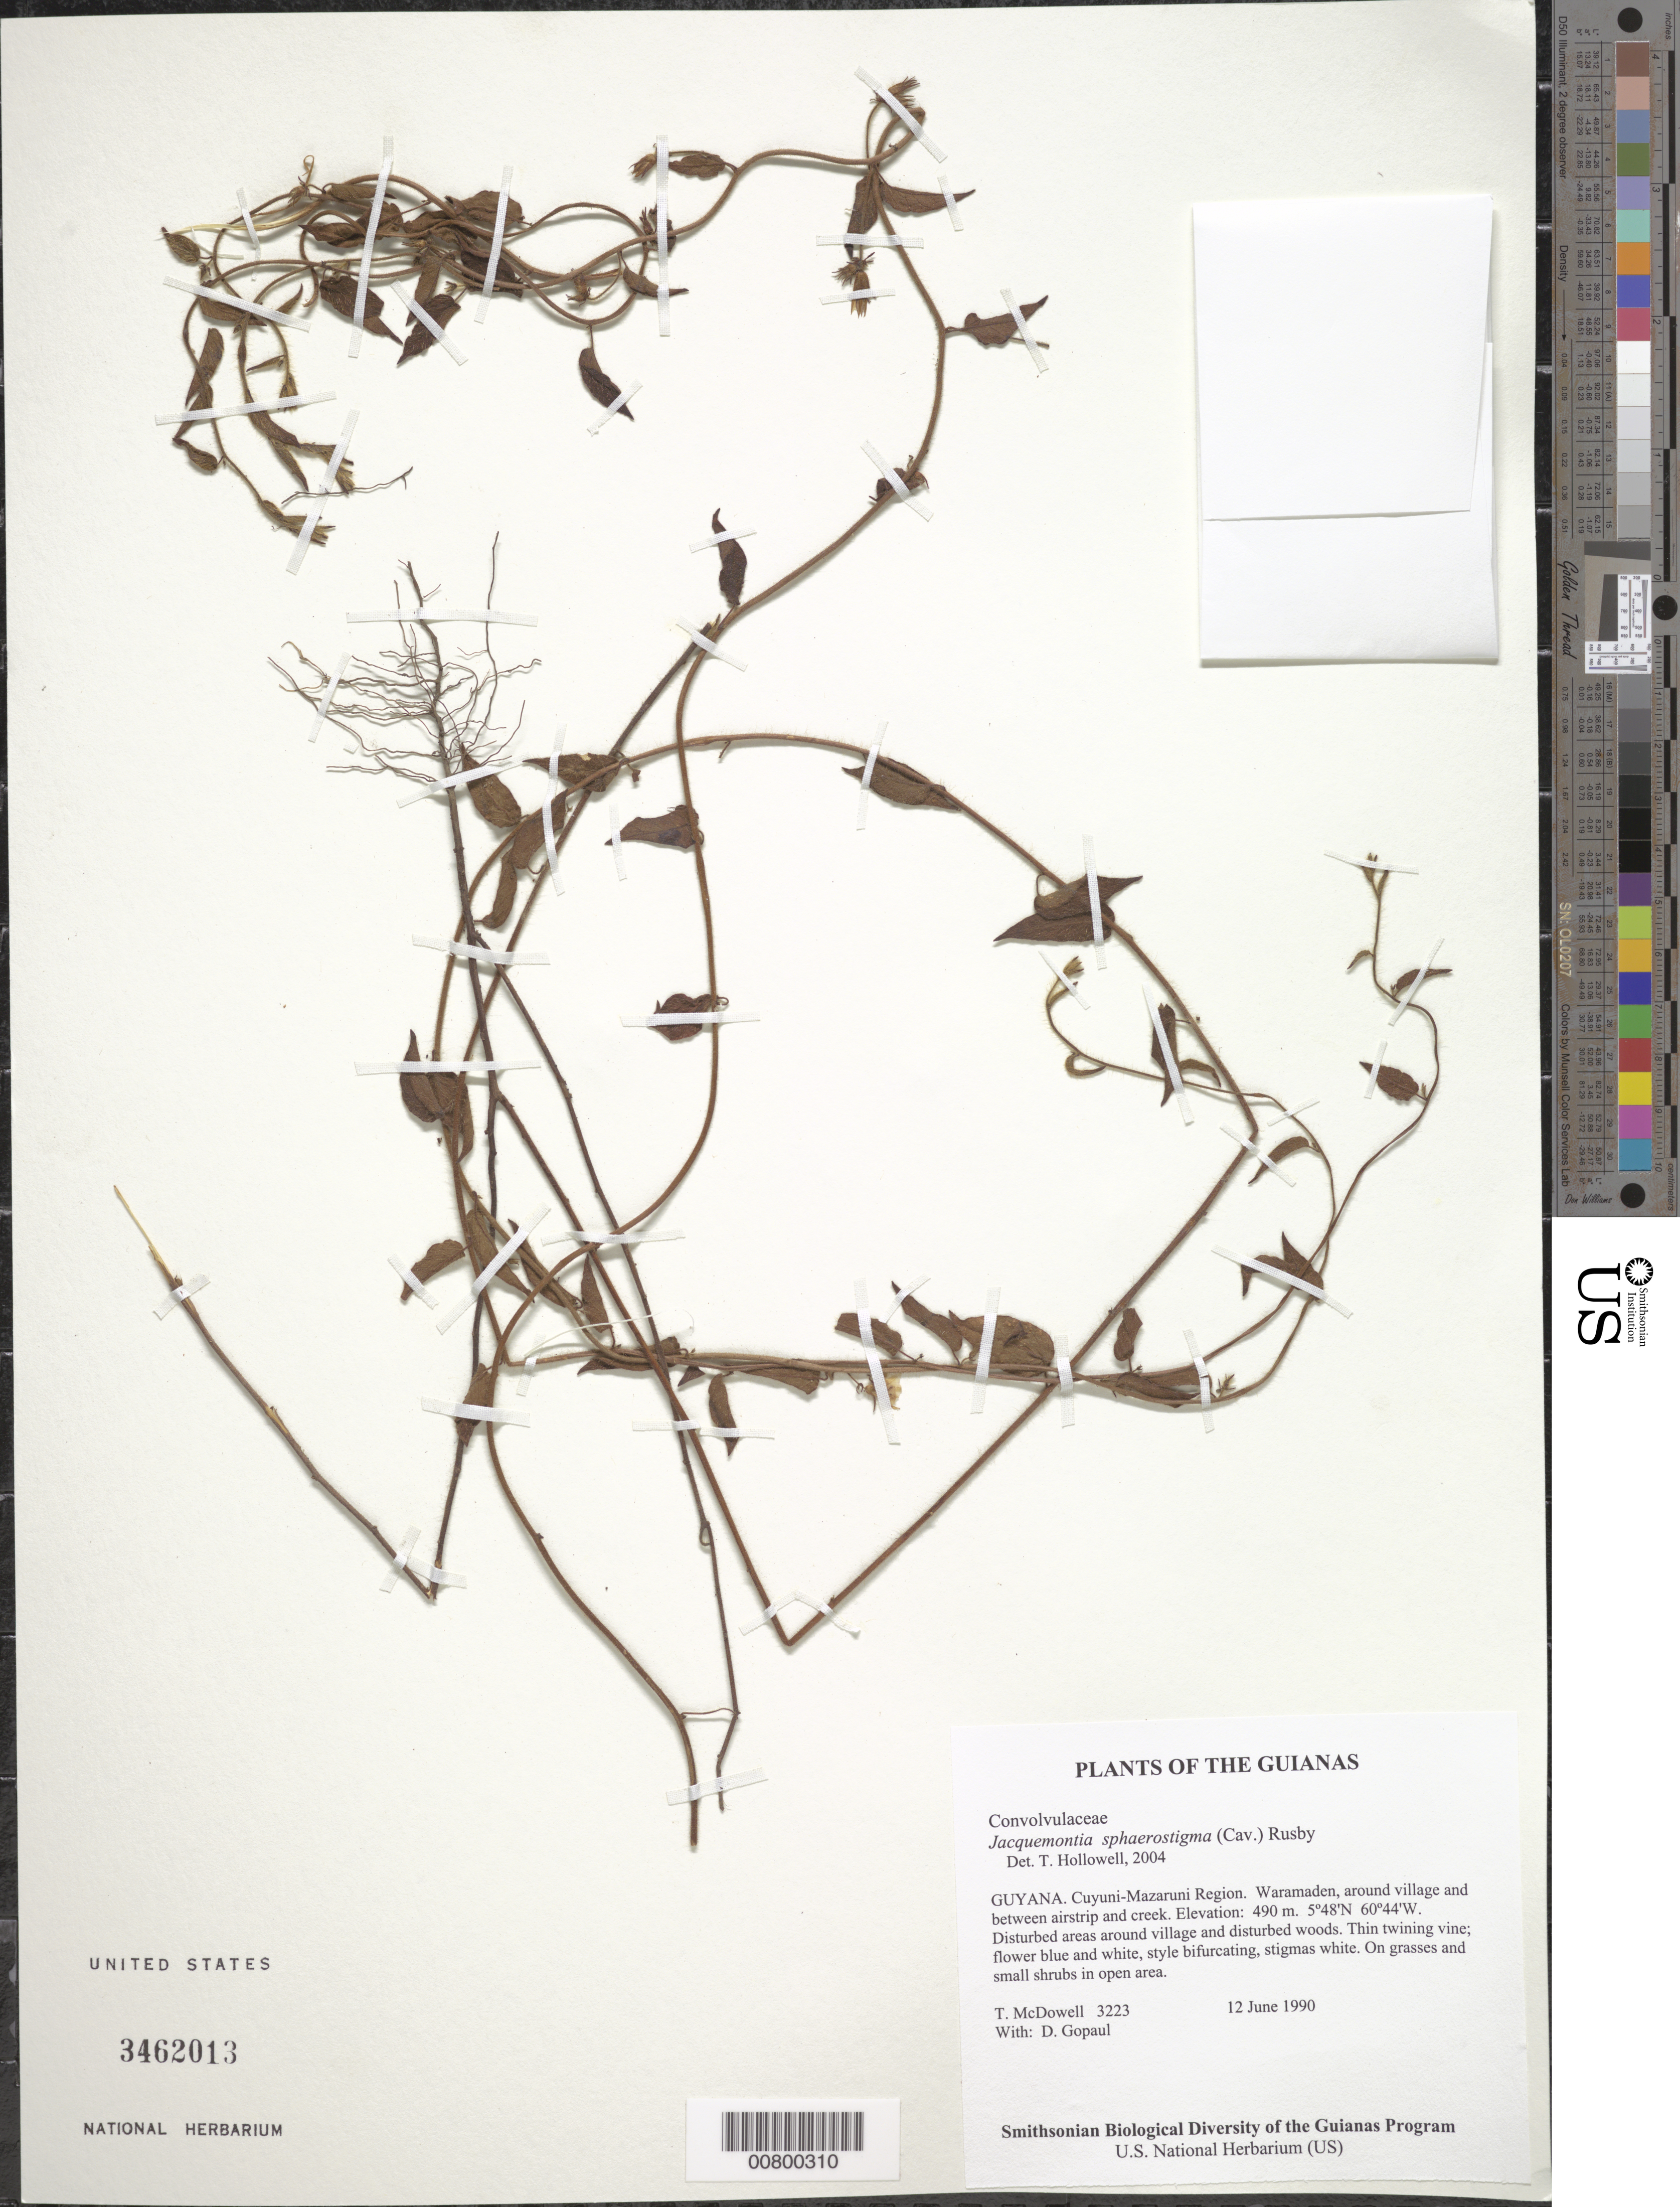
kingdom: Plantae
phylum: Tracheophyta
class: Magnoliopsida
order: Solanales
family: Convolvulaceae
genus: Jacquemontia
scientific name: Jacquemontia sphaerostigma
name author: (Cav.) Rusby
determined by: Hollowell, T. H., (BOT), Smithsonian Institution - National Museum of Natural History (UNITED STATES)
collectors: T. McDowell & D. Gopaul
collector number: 3223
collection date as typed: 12 June 1990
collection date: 1990-06-12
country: Guyana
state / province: Cuyuni-Mazaruni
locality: Waramaden, around village and between airstrip and creek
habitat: Disturbed areas around village and disturbed woods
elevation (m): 490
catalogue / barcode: US 3462013